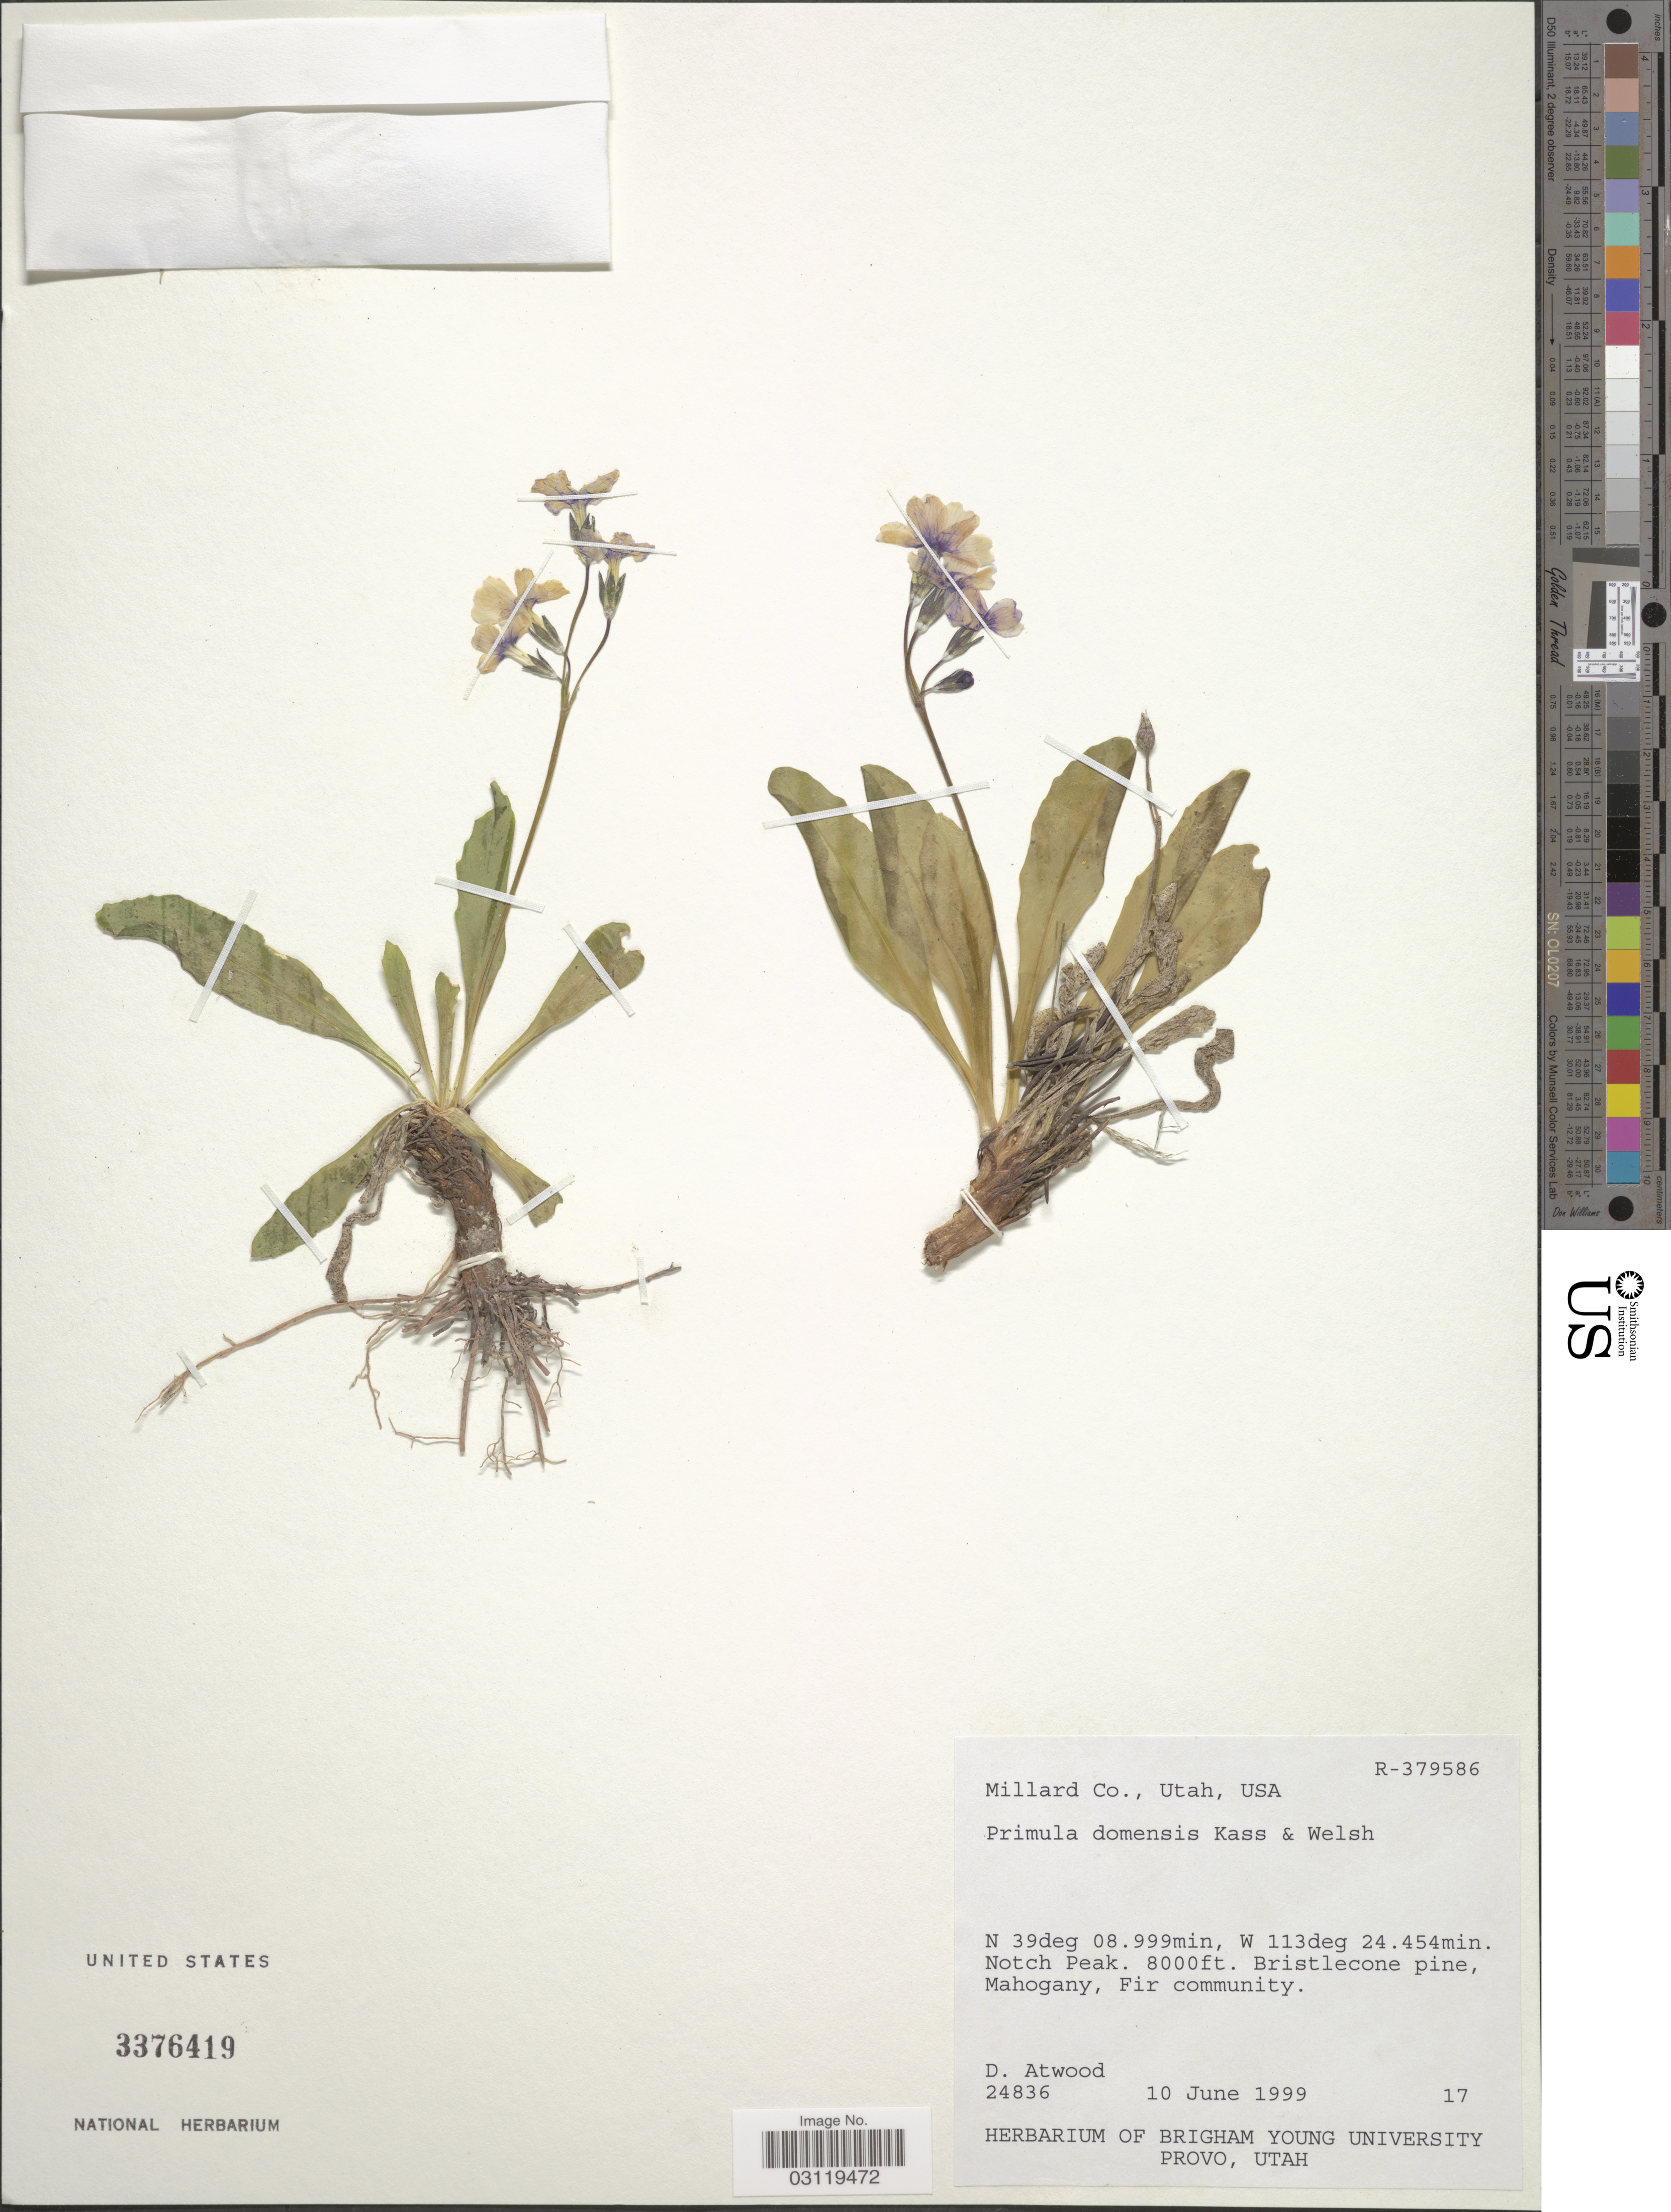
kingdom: Plantae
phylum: Tracheophyta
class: Magnoliopsida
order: Ericales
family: Primulaceae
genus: Primula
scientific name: Primula domensis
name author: Kass & S.L. Welsh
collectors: D. Atwood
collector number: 24836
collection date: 1999-06-10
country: United States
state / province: Utah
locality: Millard Co. Notch Peak. Bristlecone pine, Mahogany, Fir community.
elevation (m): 2438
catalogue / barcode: US 3376419